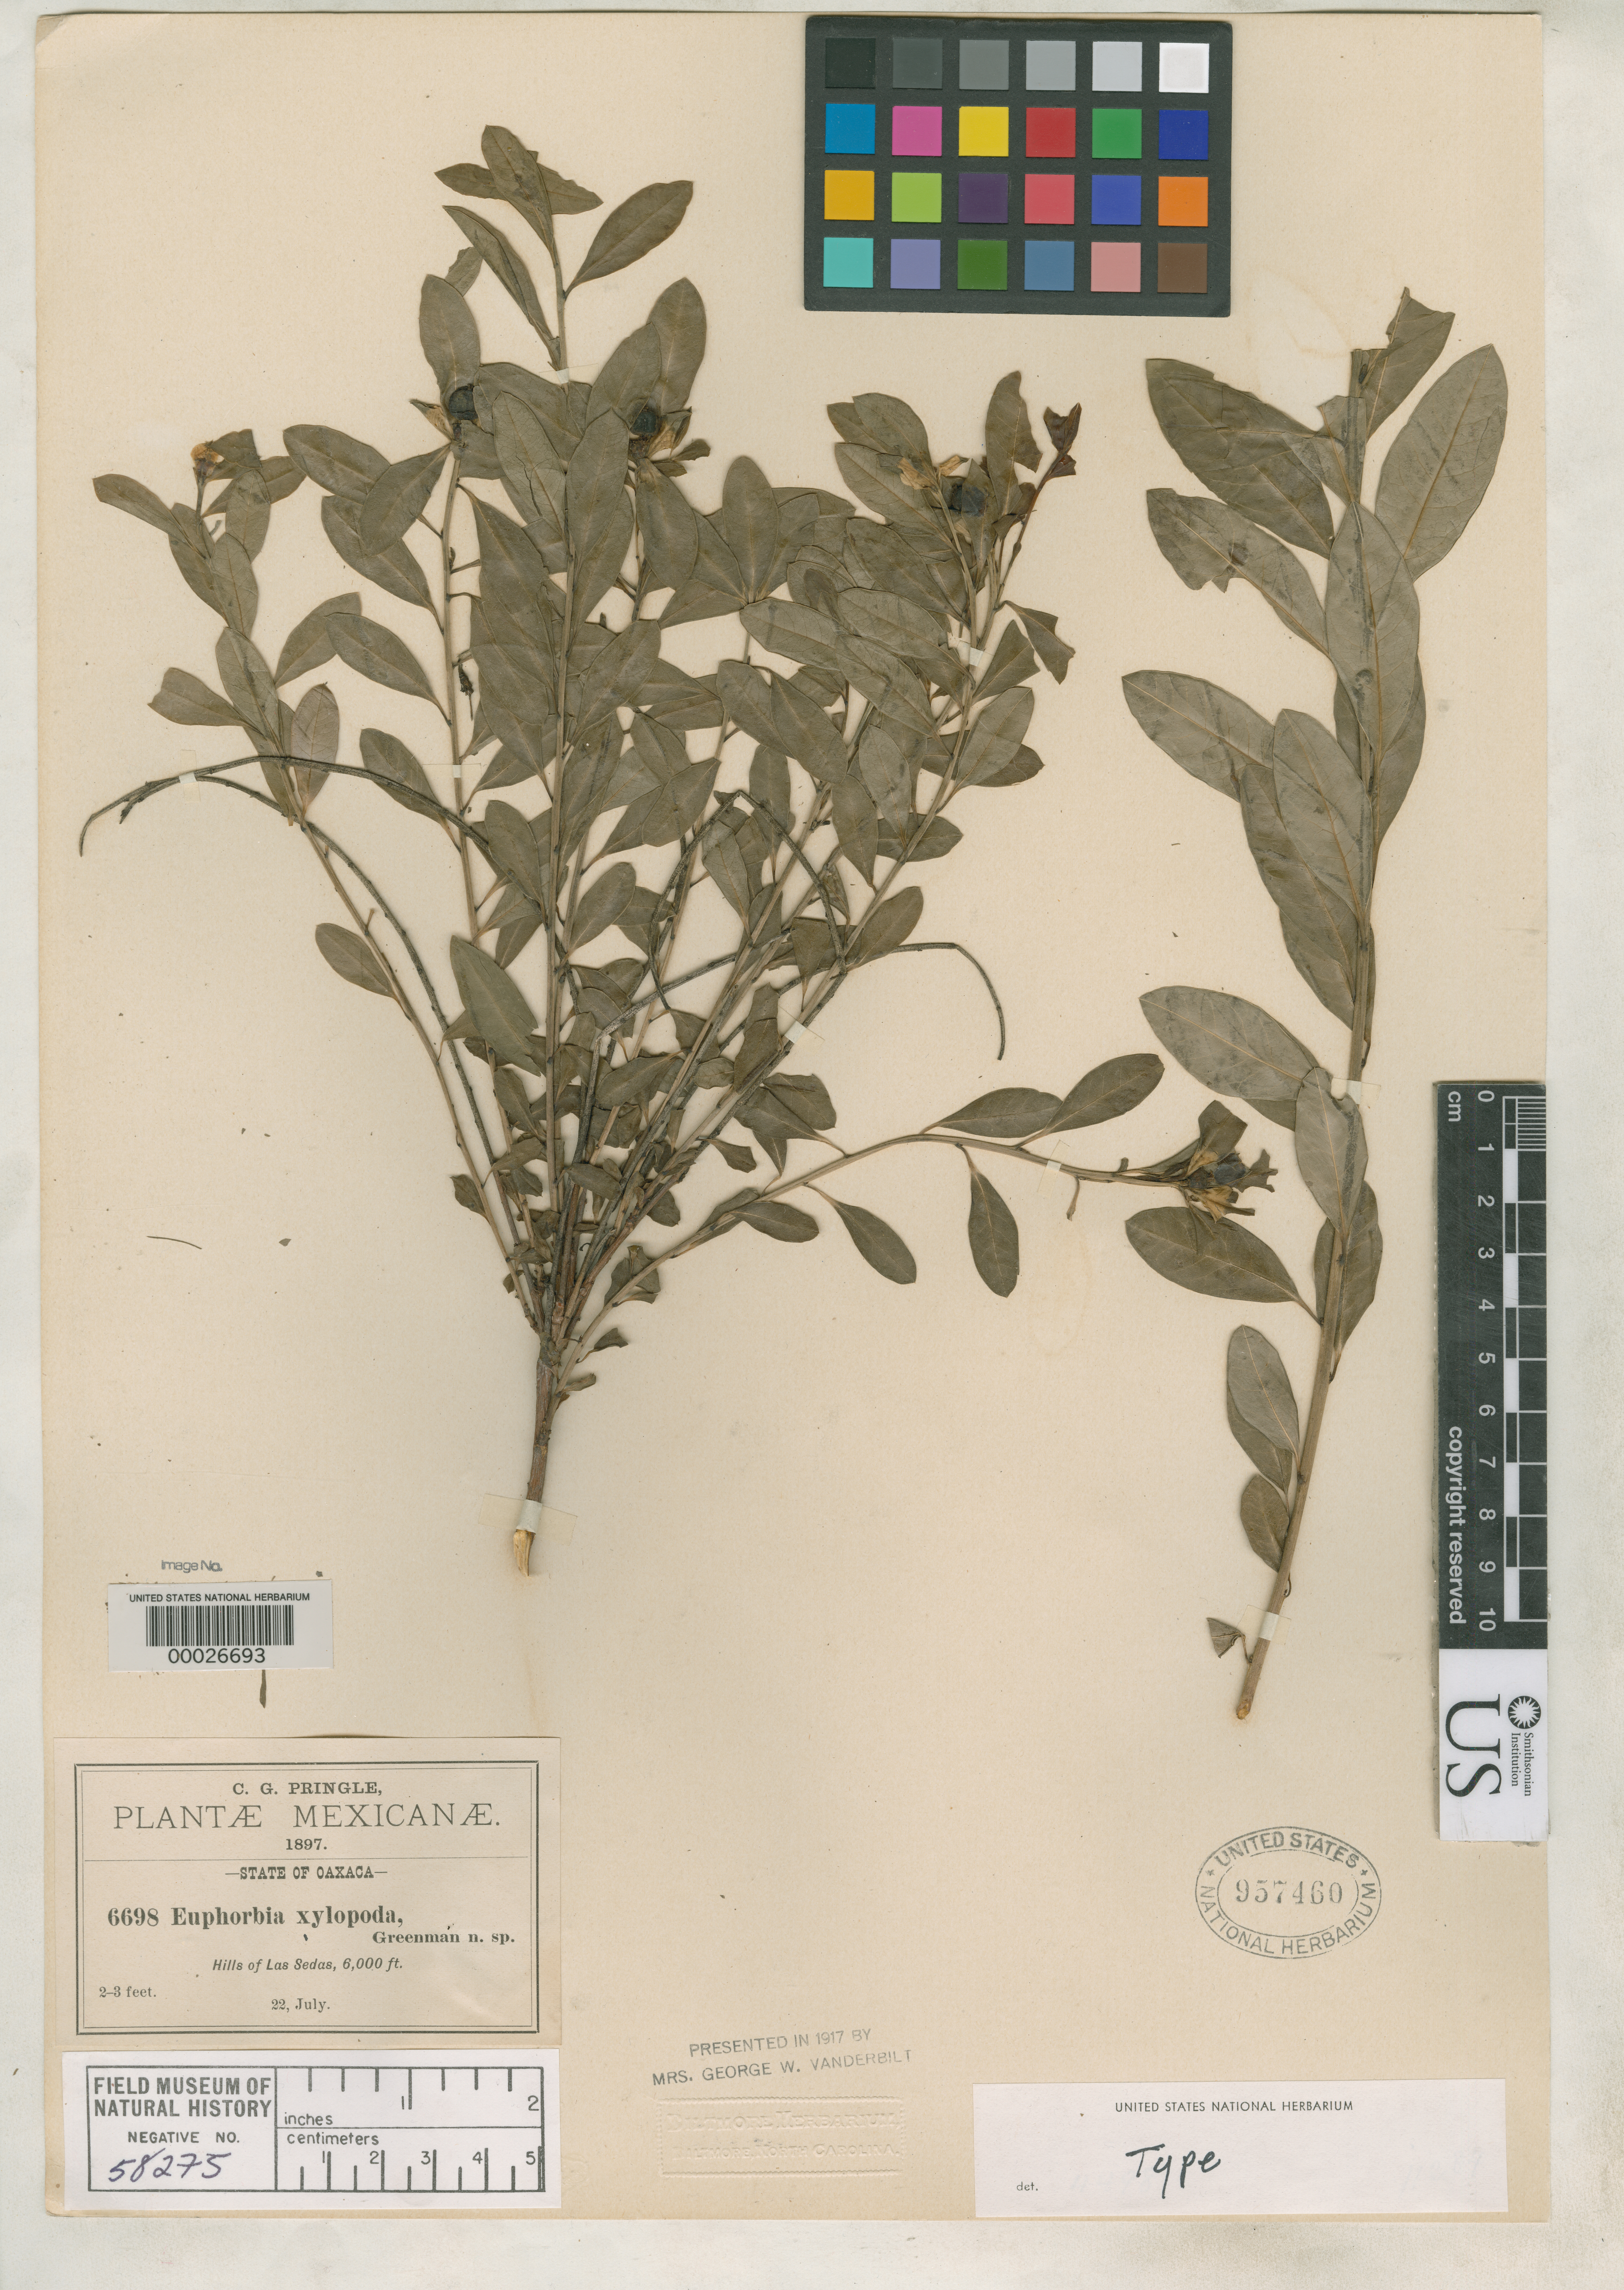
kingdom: Plantae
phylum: Tracheophyta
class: Magnoliopsida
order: Malpighiales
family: Euphorbiaceae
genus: Euphorbia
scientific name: Euphorbia xylopoda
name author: Greenm.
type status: Isotype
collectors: C. G. Pringle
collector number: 6698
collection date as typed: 22 Jul 1897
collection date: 1897-07-22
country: Mexico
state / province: Oaxaca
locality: Las Sedas.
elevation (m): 1850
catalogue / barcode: US 957460